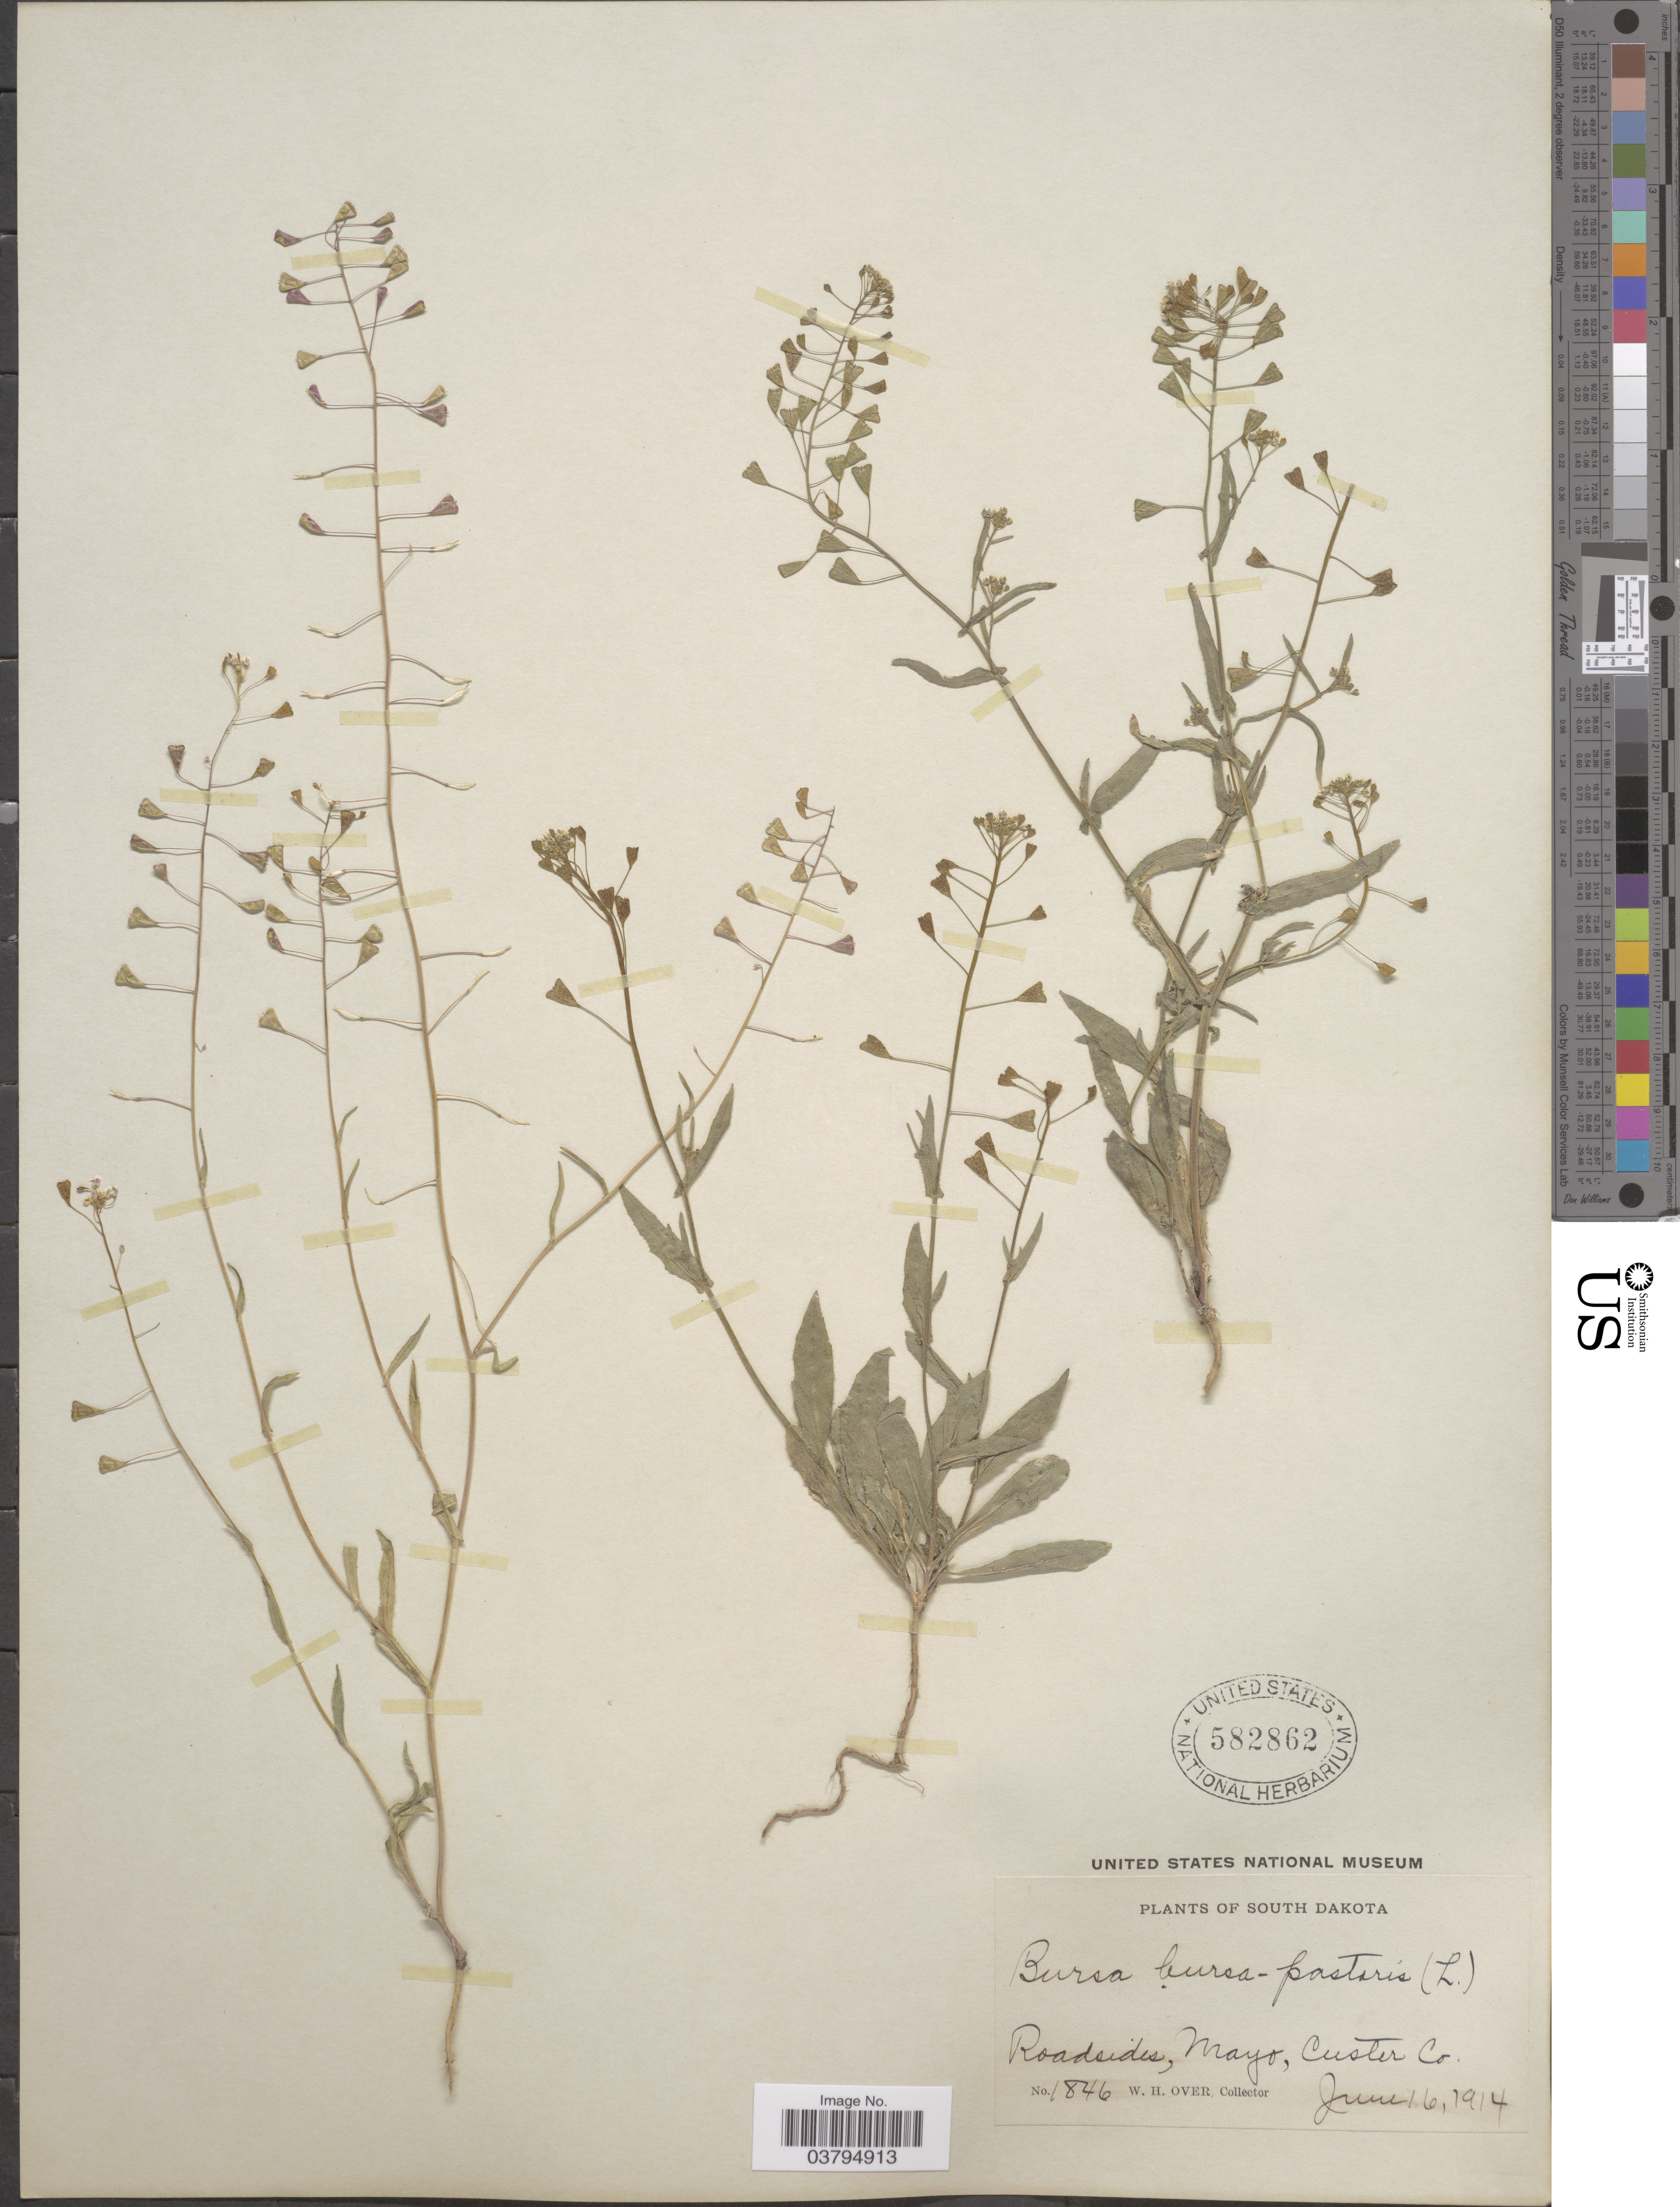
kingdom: Plantae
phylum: Tracheophyta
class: Magnoliopsida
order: Brassicales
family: Brassicaceae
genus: Capsella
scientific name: Capsella bursa-pastoris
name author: (L.) Medik.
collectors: W. Over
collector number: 1846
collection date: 1914-06-16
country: United States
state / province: South Dakota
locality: Roadsides, Mayo, Custer Co.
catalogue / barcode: US 582862